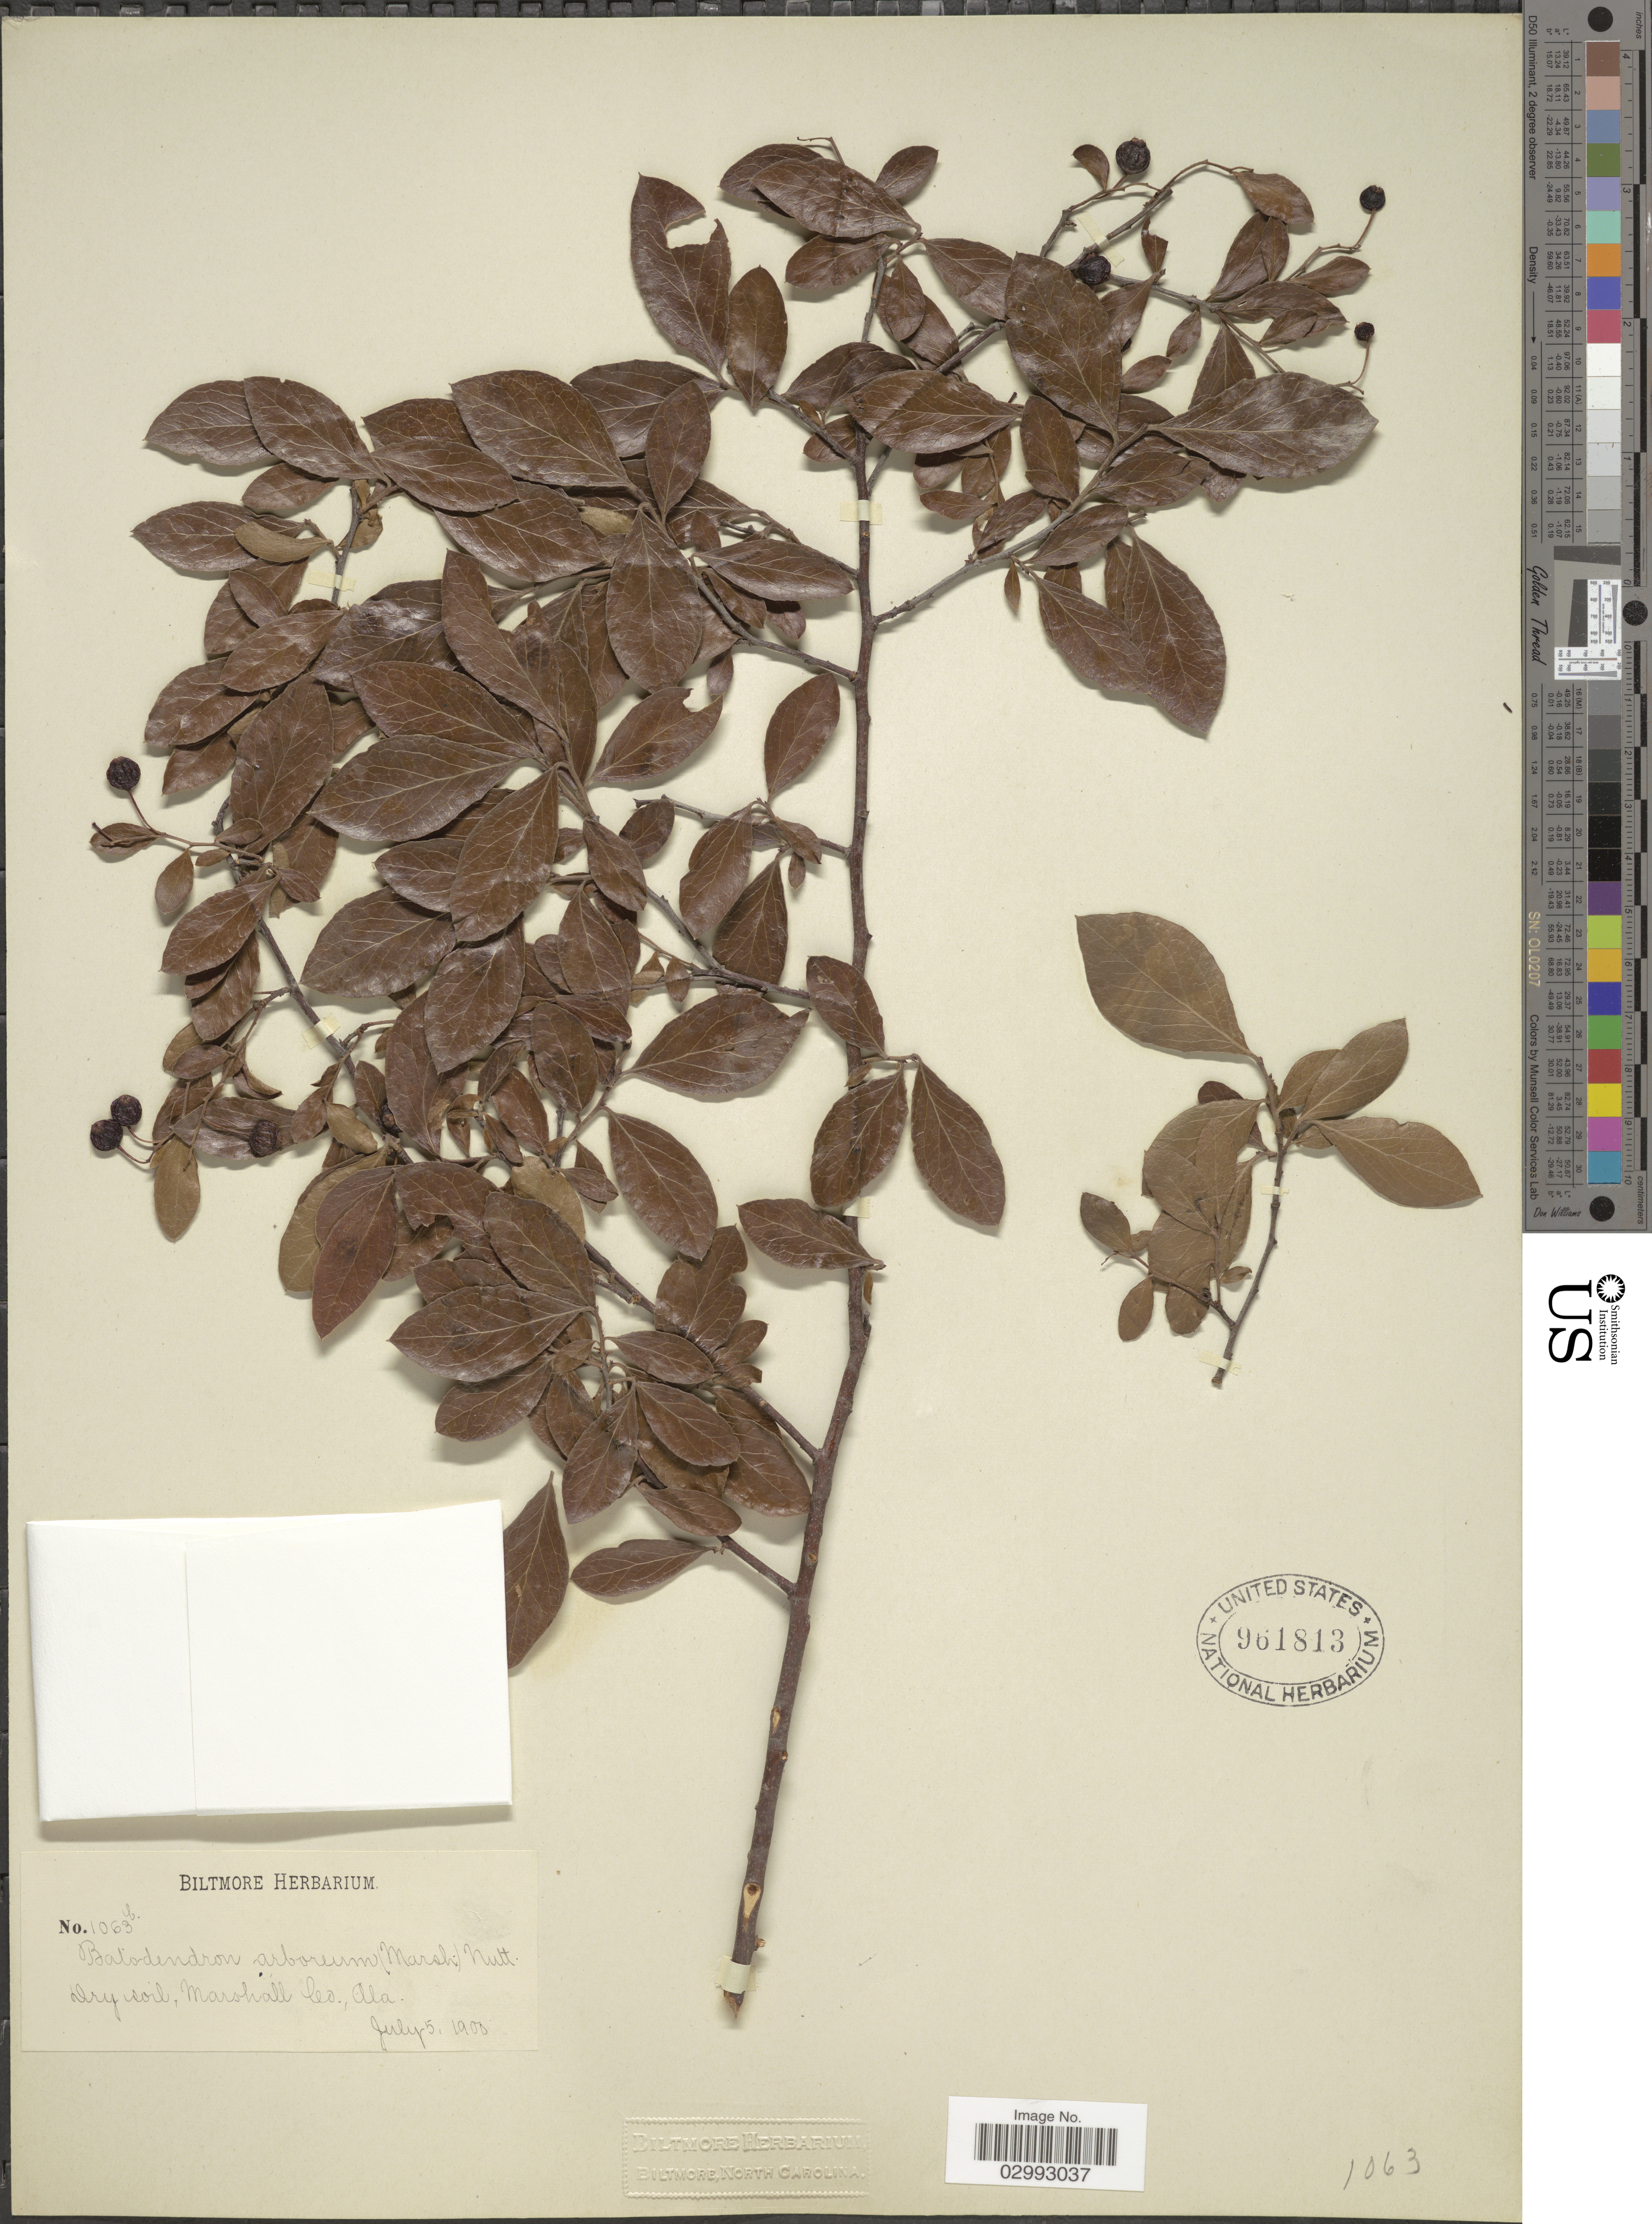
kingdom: Plantae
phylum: Tracheophyta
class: Magnoliopsida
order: Ericales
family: Ericaceae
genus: Batodendron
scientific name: Batodendron arboreum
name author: Nutt.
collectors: ex herb. Biltmore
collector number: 1063b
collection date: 1900-07-05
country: United States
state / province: Alabama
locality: Marshall Co., Ala.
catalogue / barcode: US 961813